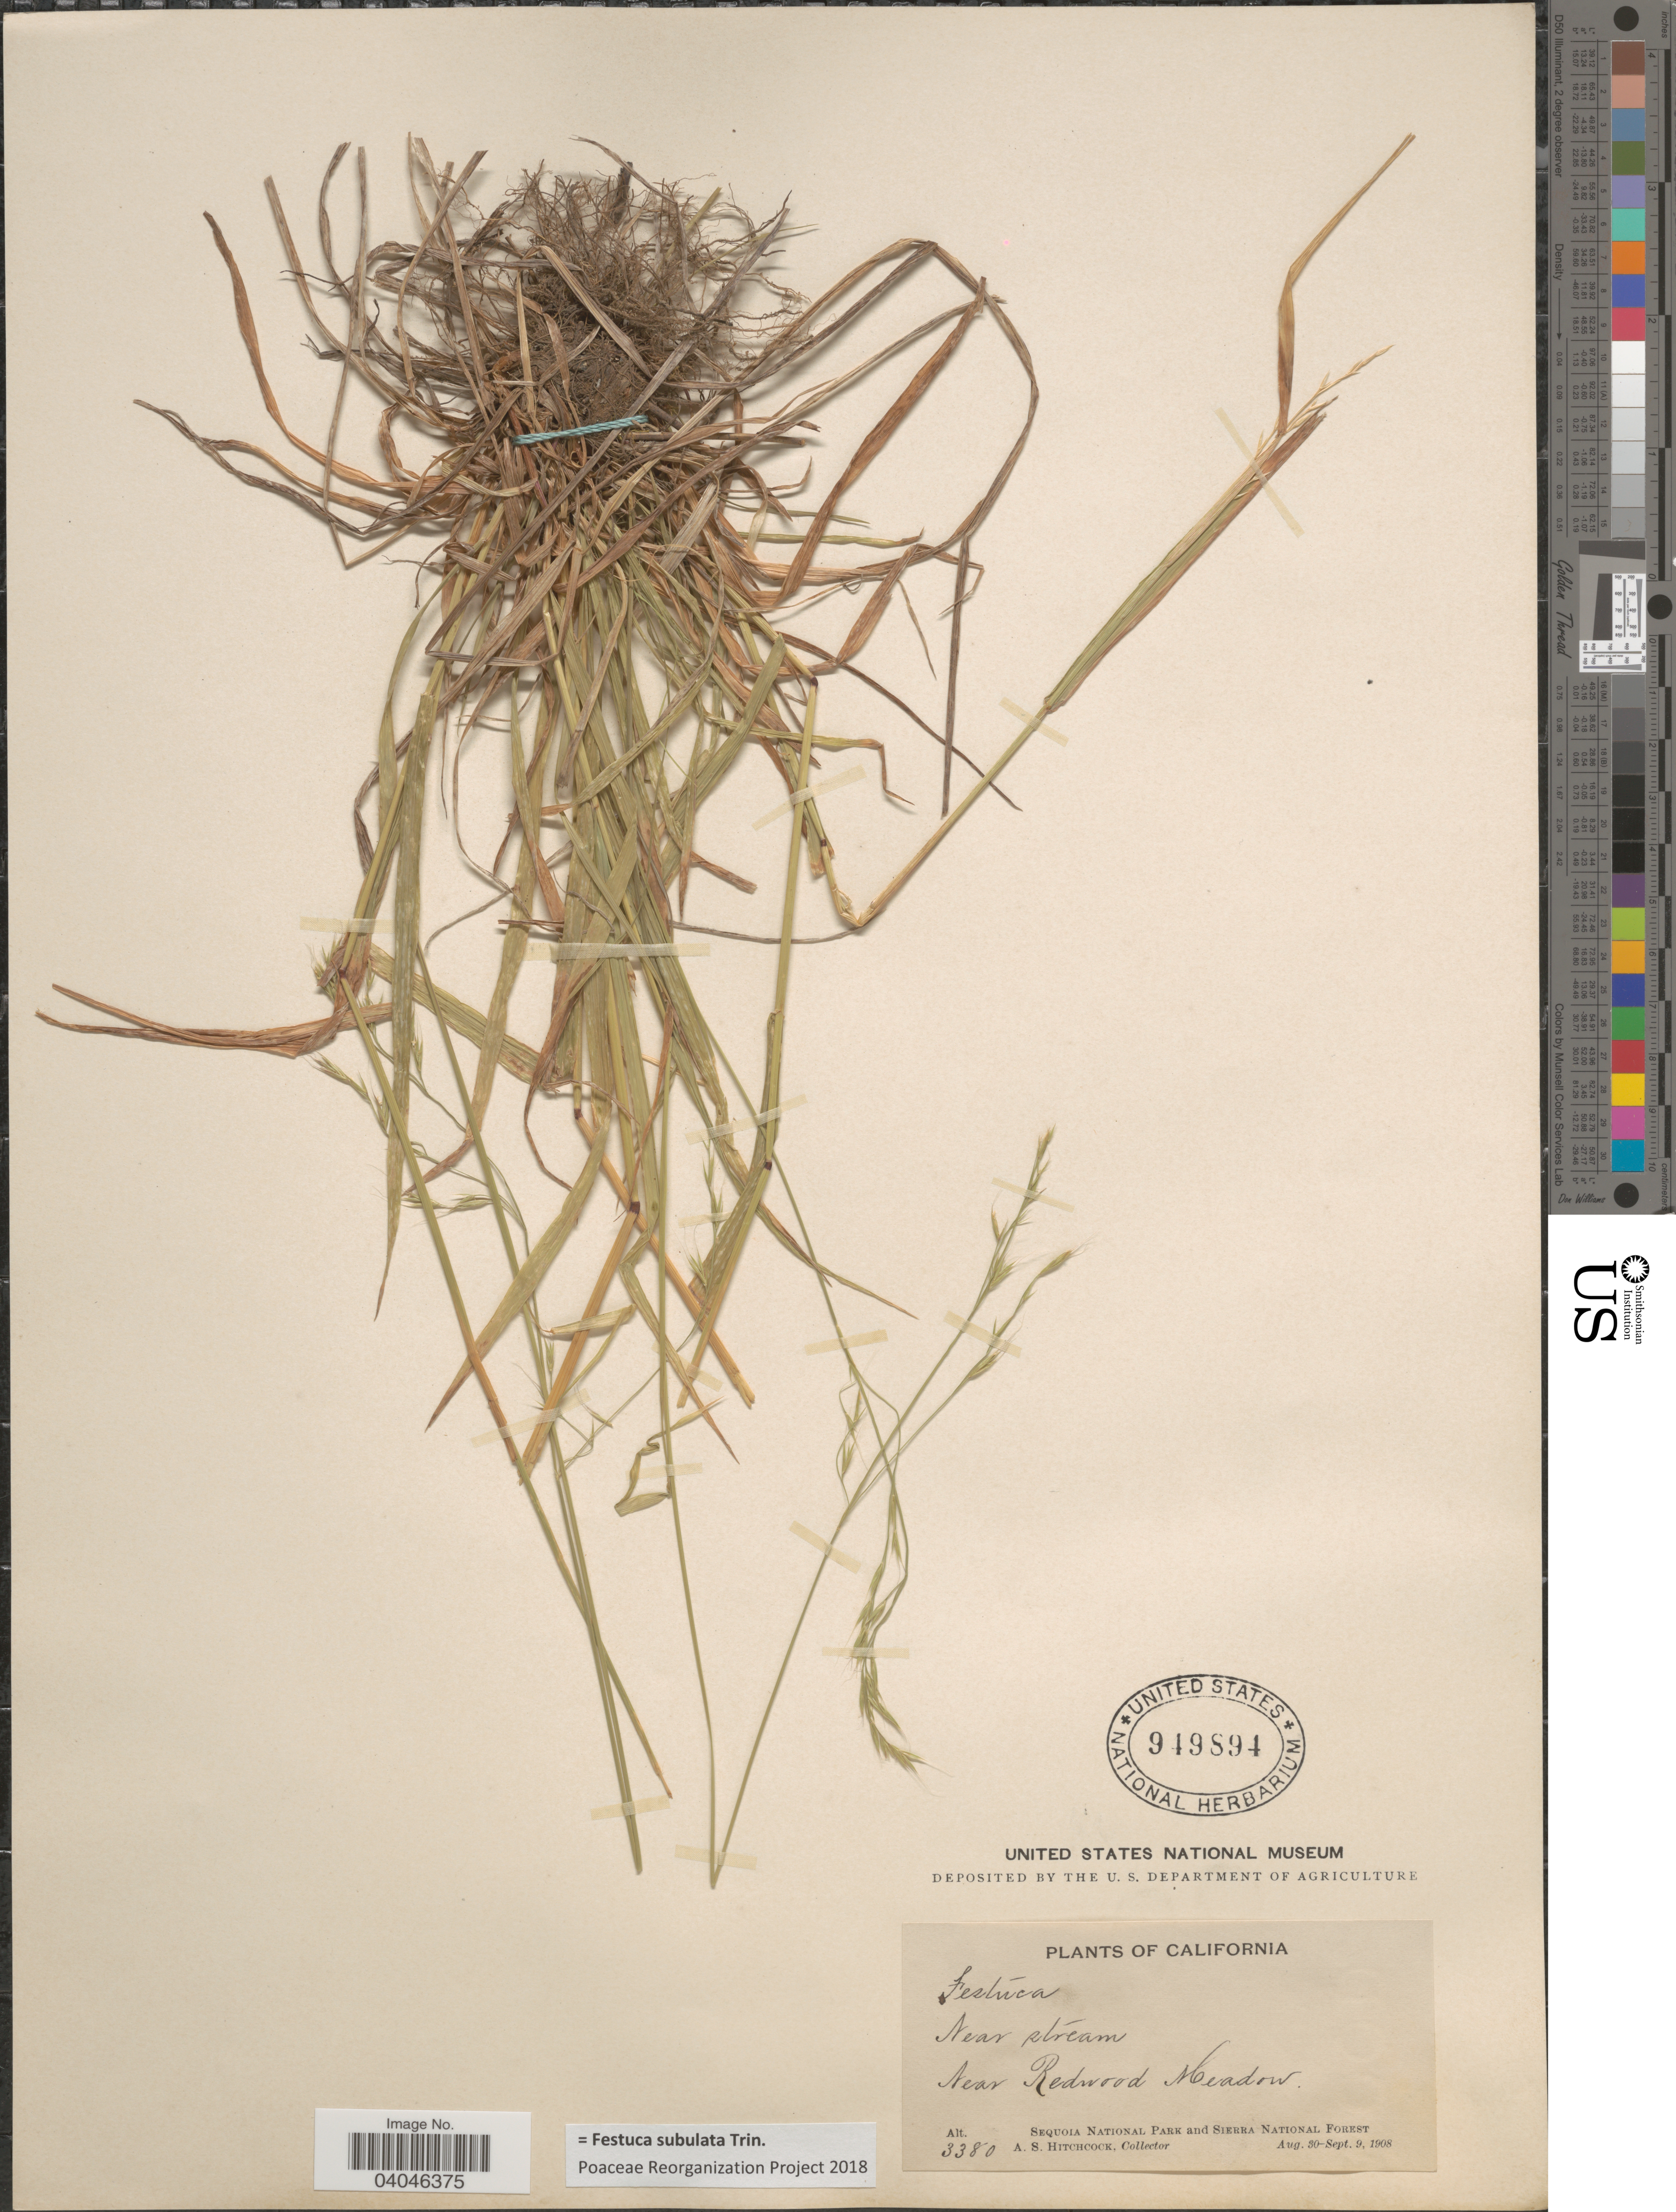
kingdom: Plantae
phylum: Tracheophyta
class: Liliopsida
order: Poales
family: Poaceae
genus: Festuca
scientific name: Festuca subulata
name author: Trin.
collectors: A. S. Hitchcock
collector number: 3380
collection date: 1908-08-30/1908-09-09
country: United States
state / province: California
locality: Near Redwood Meadow. Sequoia National Park and Sierra National Forest.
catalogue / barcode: US 949894